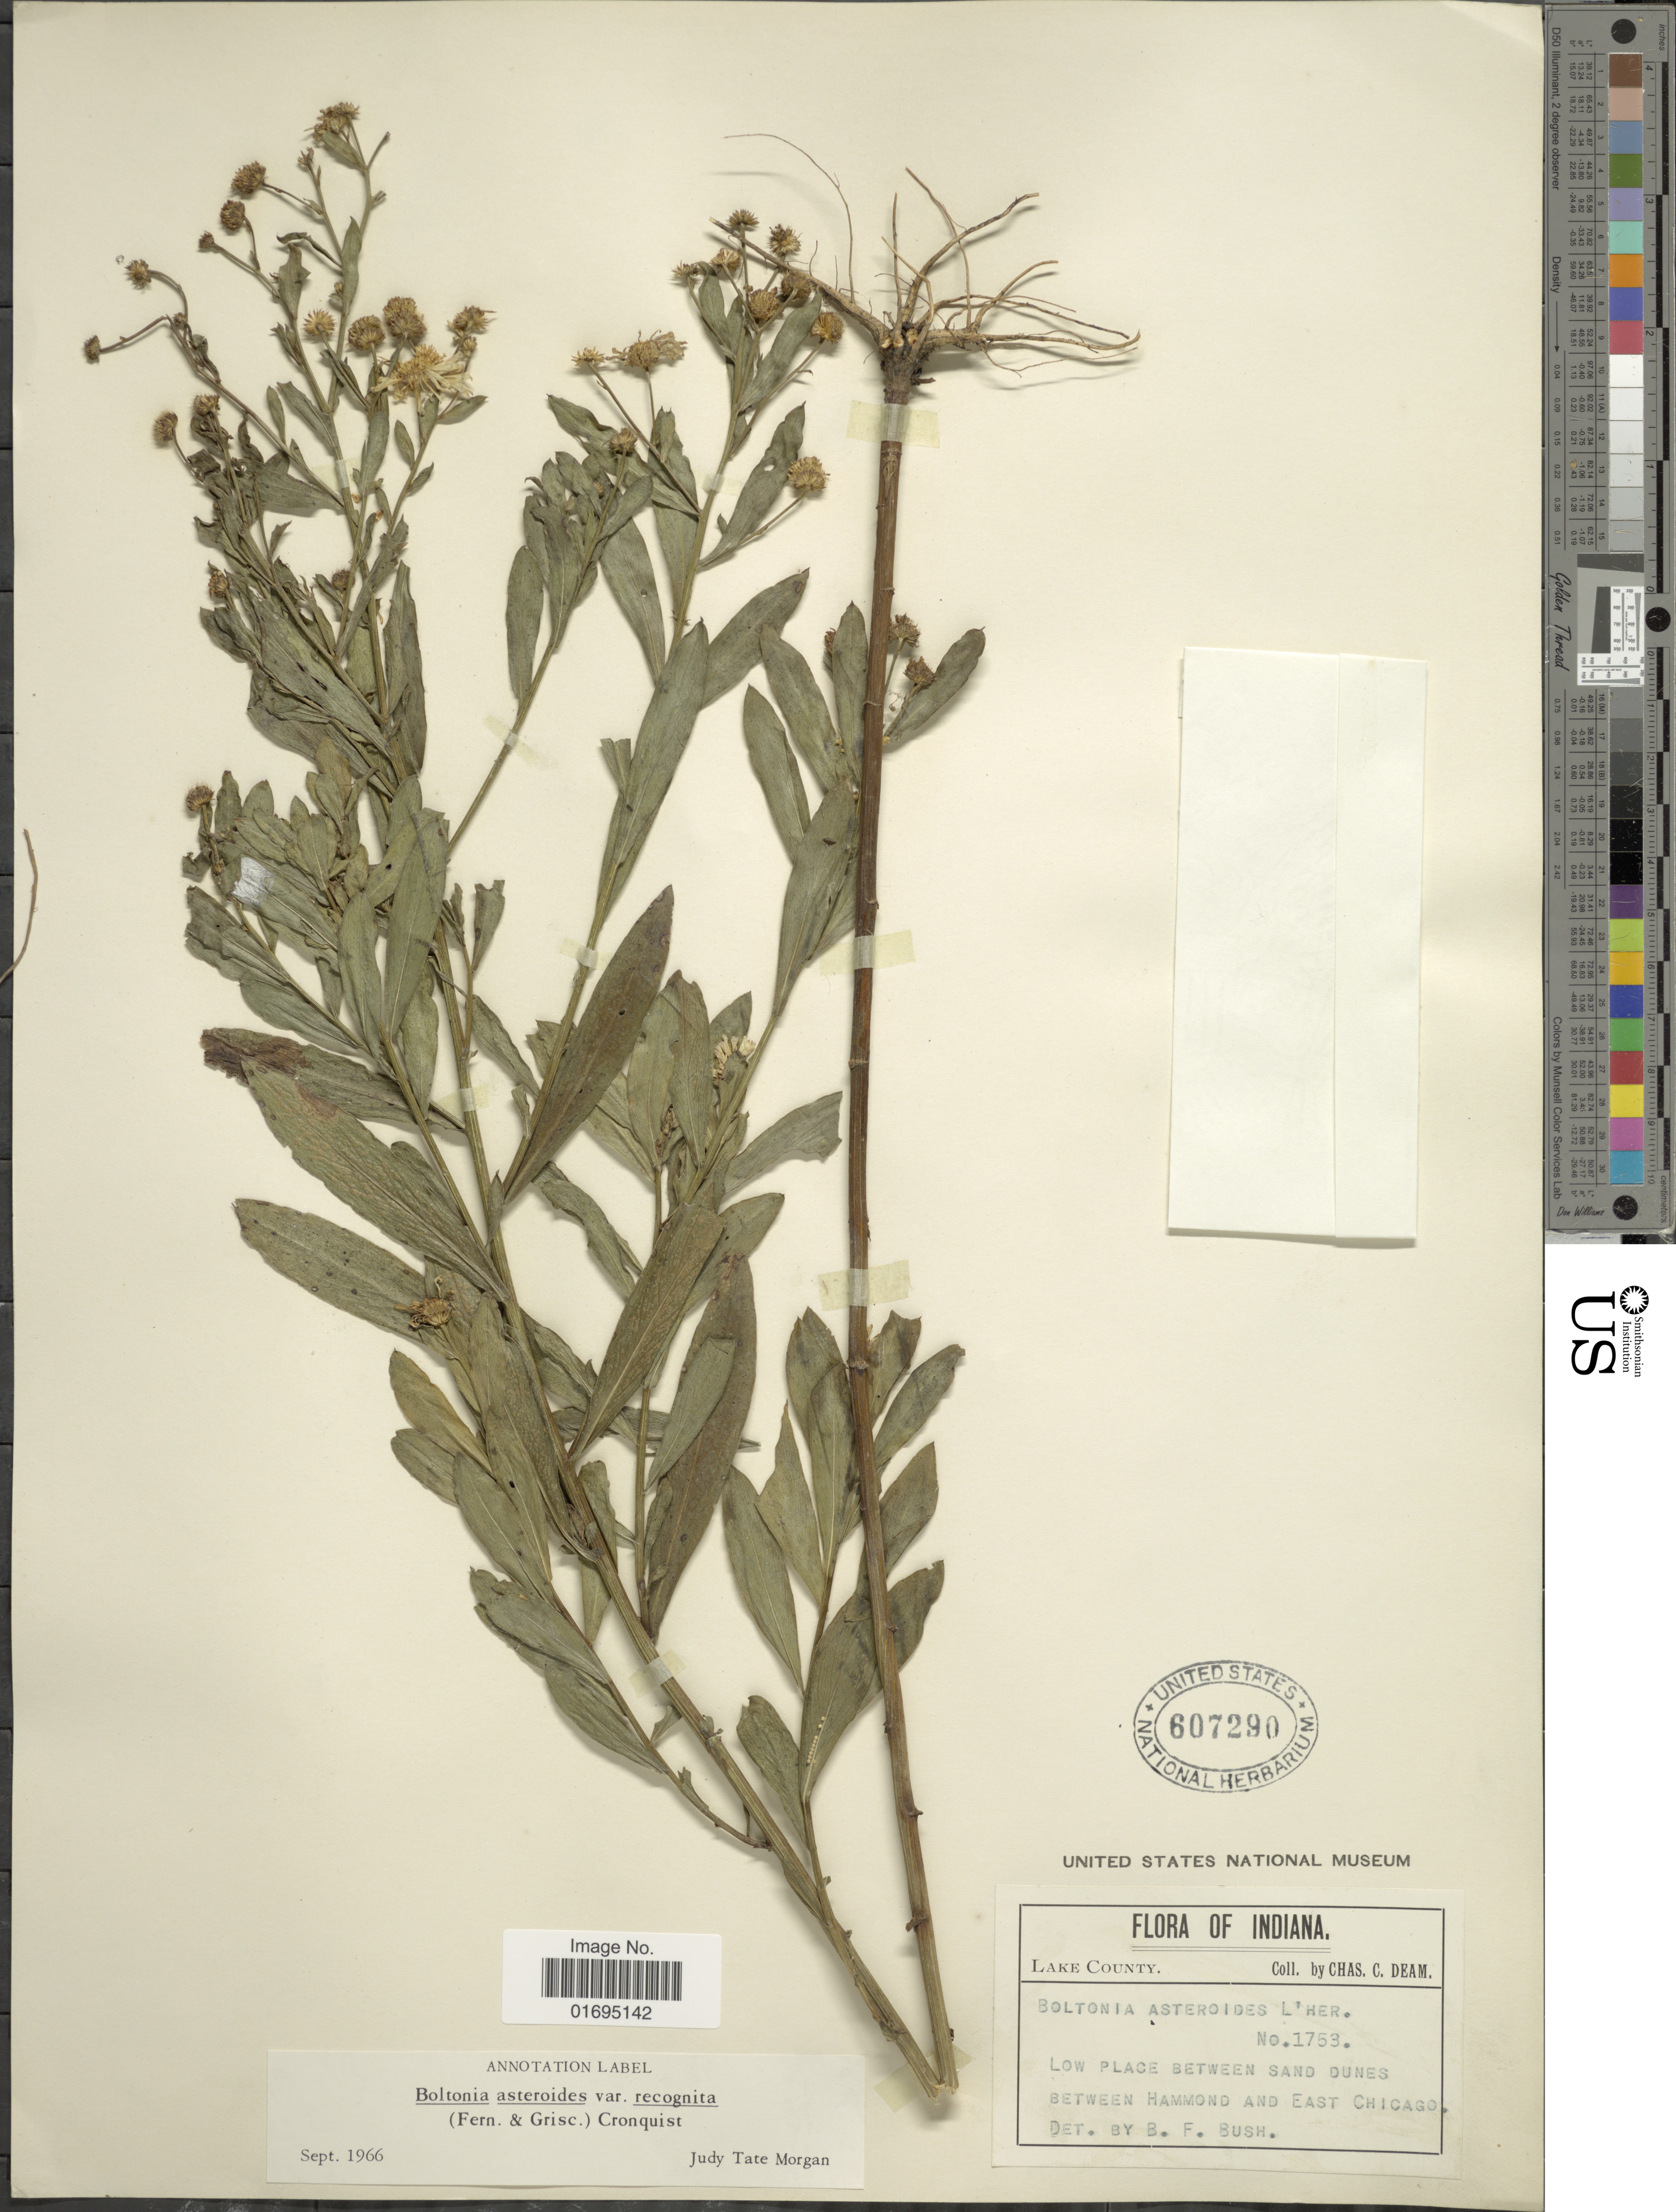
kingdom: Plantae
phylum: Tracheophyta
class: Magnoliopsida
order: Asterales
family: Asteraceae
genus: Boltonia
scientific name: Boltonia asteroides var. recognita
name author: (Fernald & Griscom) Cronq.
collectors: C. C. Deam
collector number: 1753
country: United States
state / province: Indiana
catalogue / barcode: US 607290